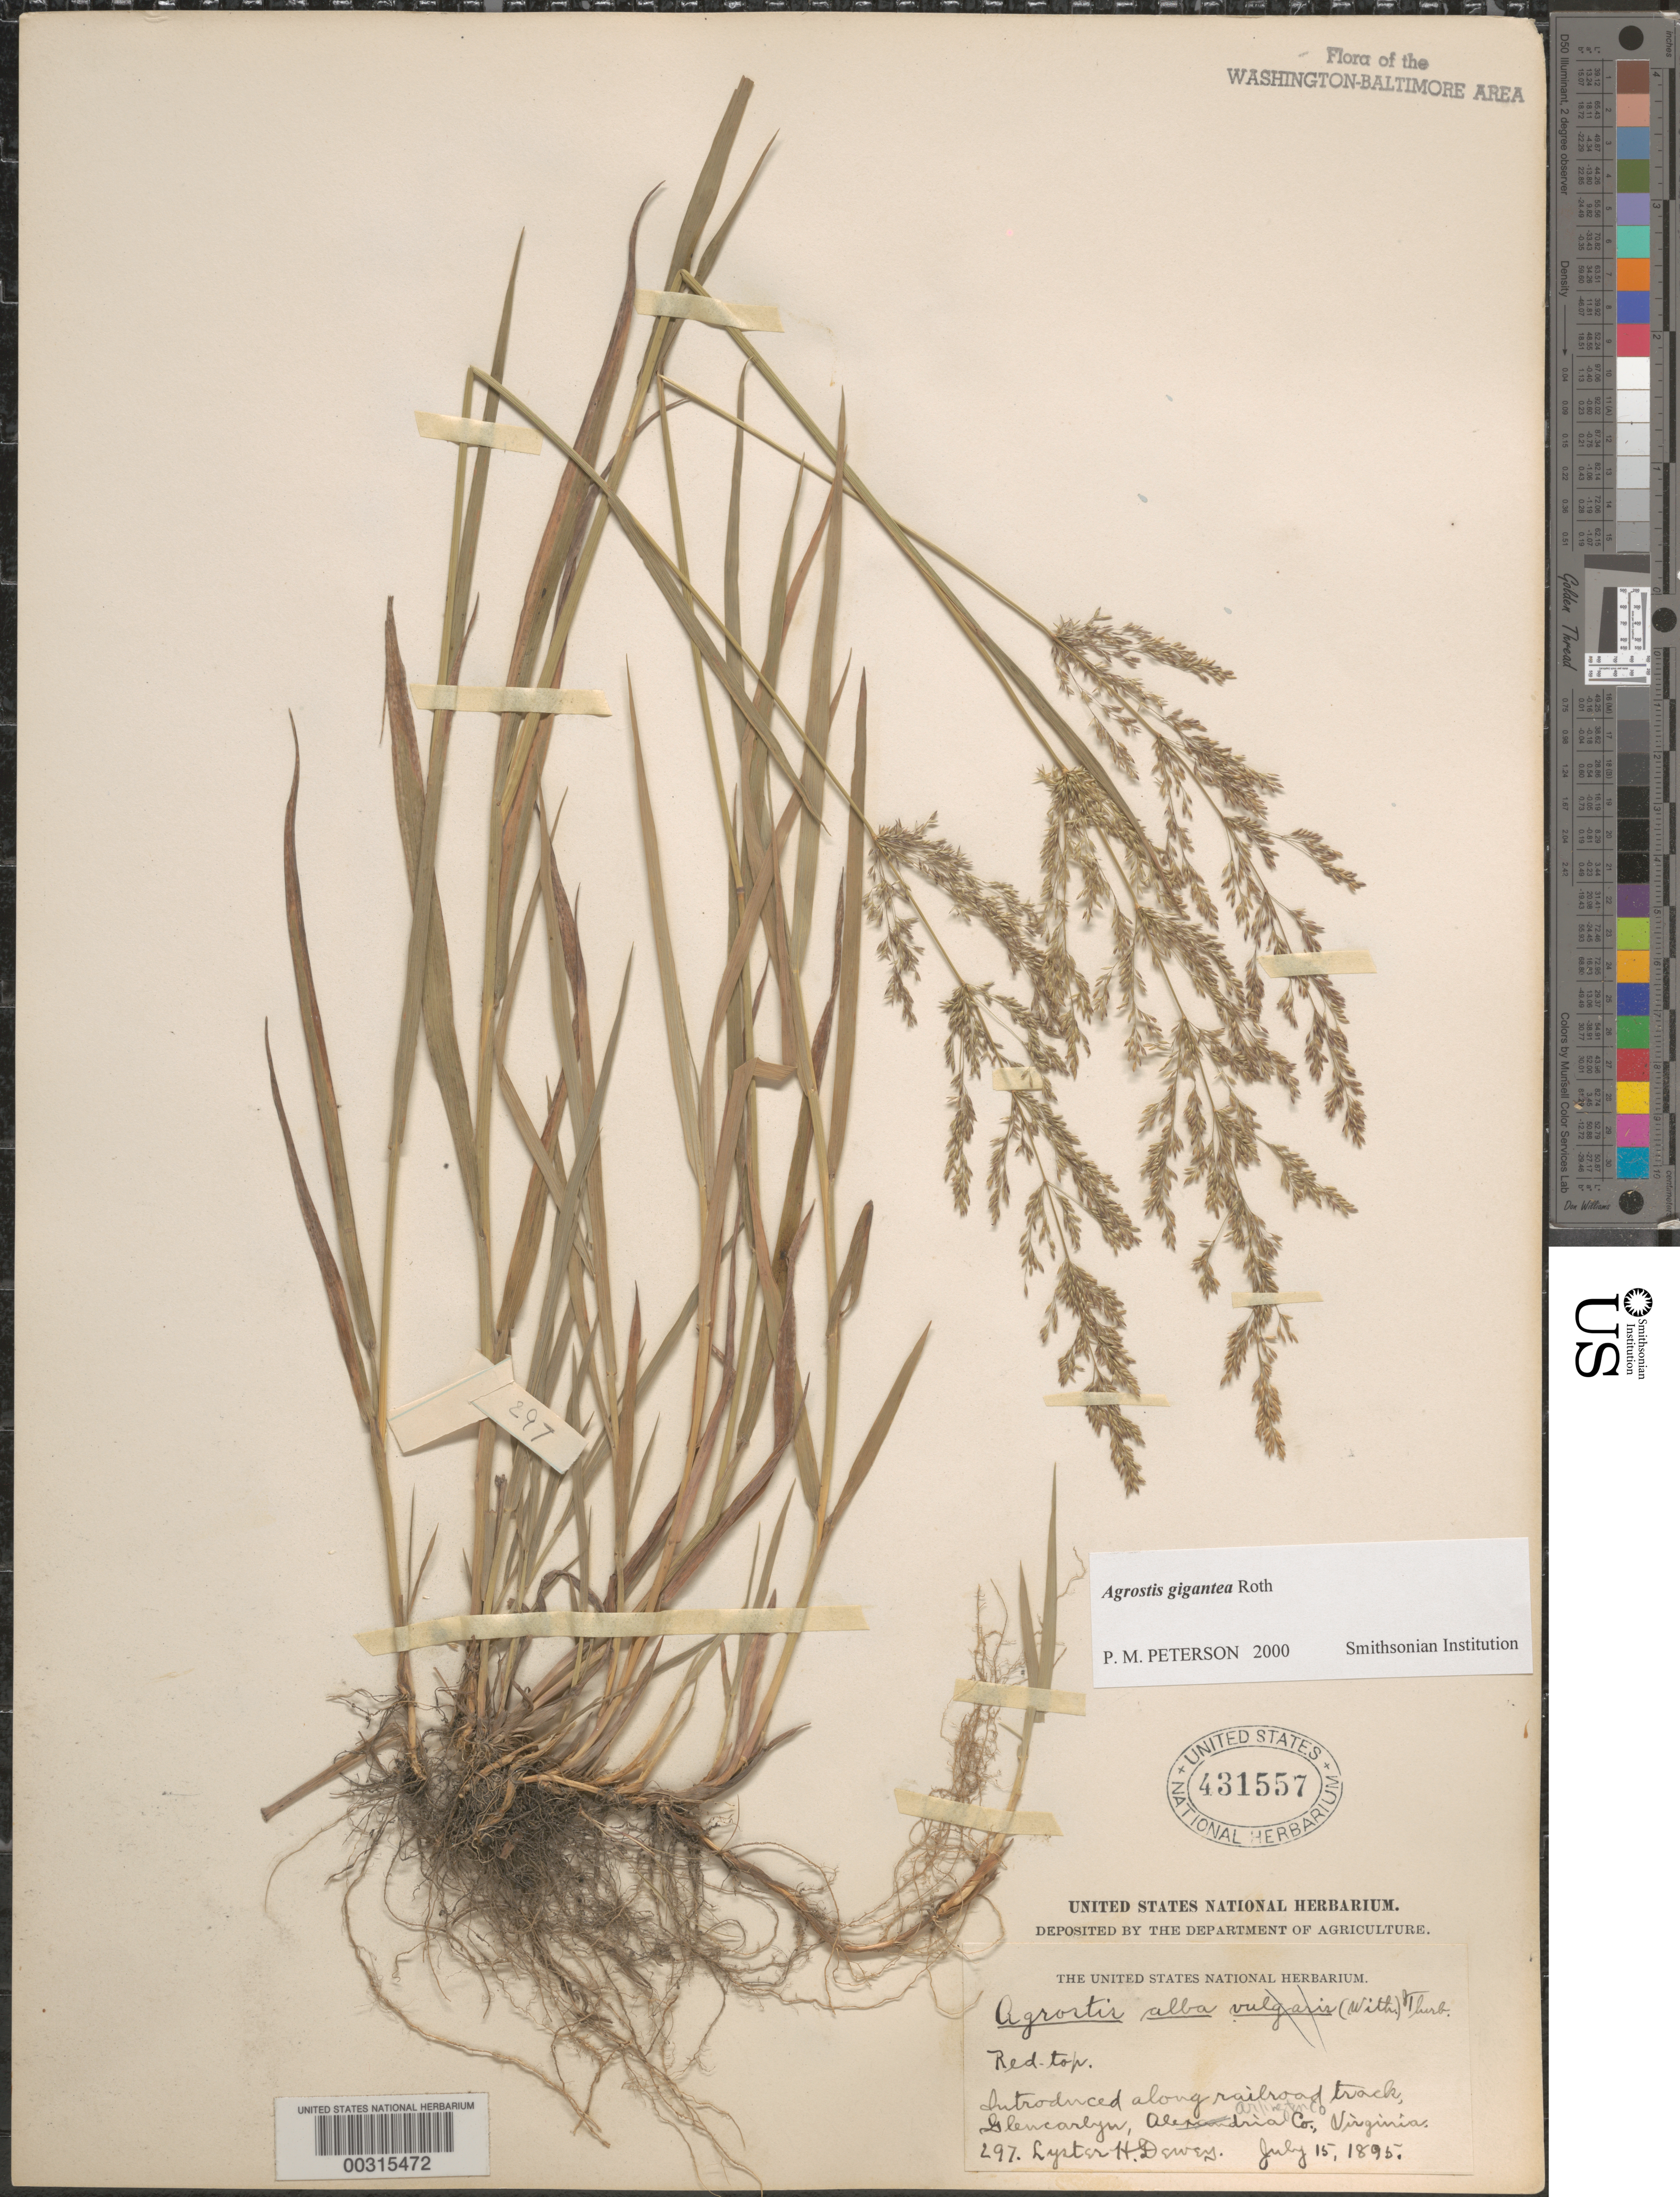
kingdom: Plantae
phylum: Tracheophyta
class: Liliopsida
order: Poales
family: Poaceae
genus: Agrostis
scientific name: Agrostis gigantea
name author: Roth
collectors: L. H. Dewey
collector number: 297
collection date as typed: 15 Jul 1895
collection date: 1895-07-15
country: United States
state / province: Virginia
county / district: Arlington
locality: Glencarlyn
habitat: Along railroad track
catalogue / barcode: US 431557